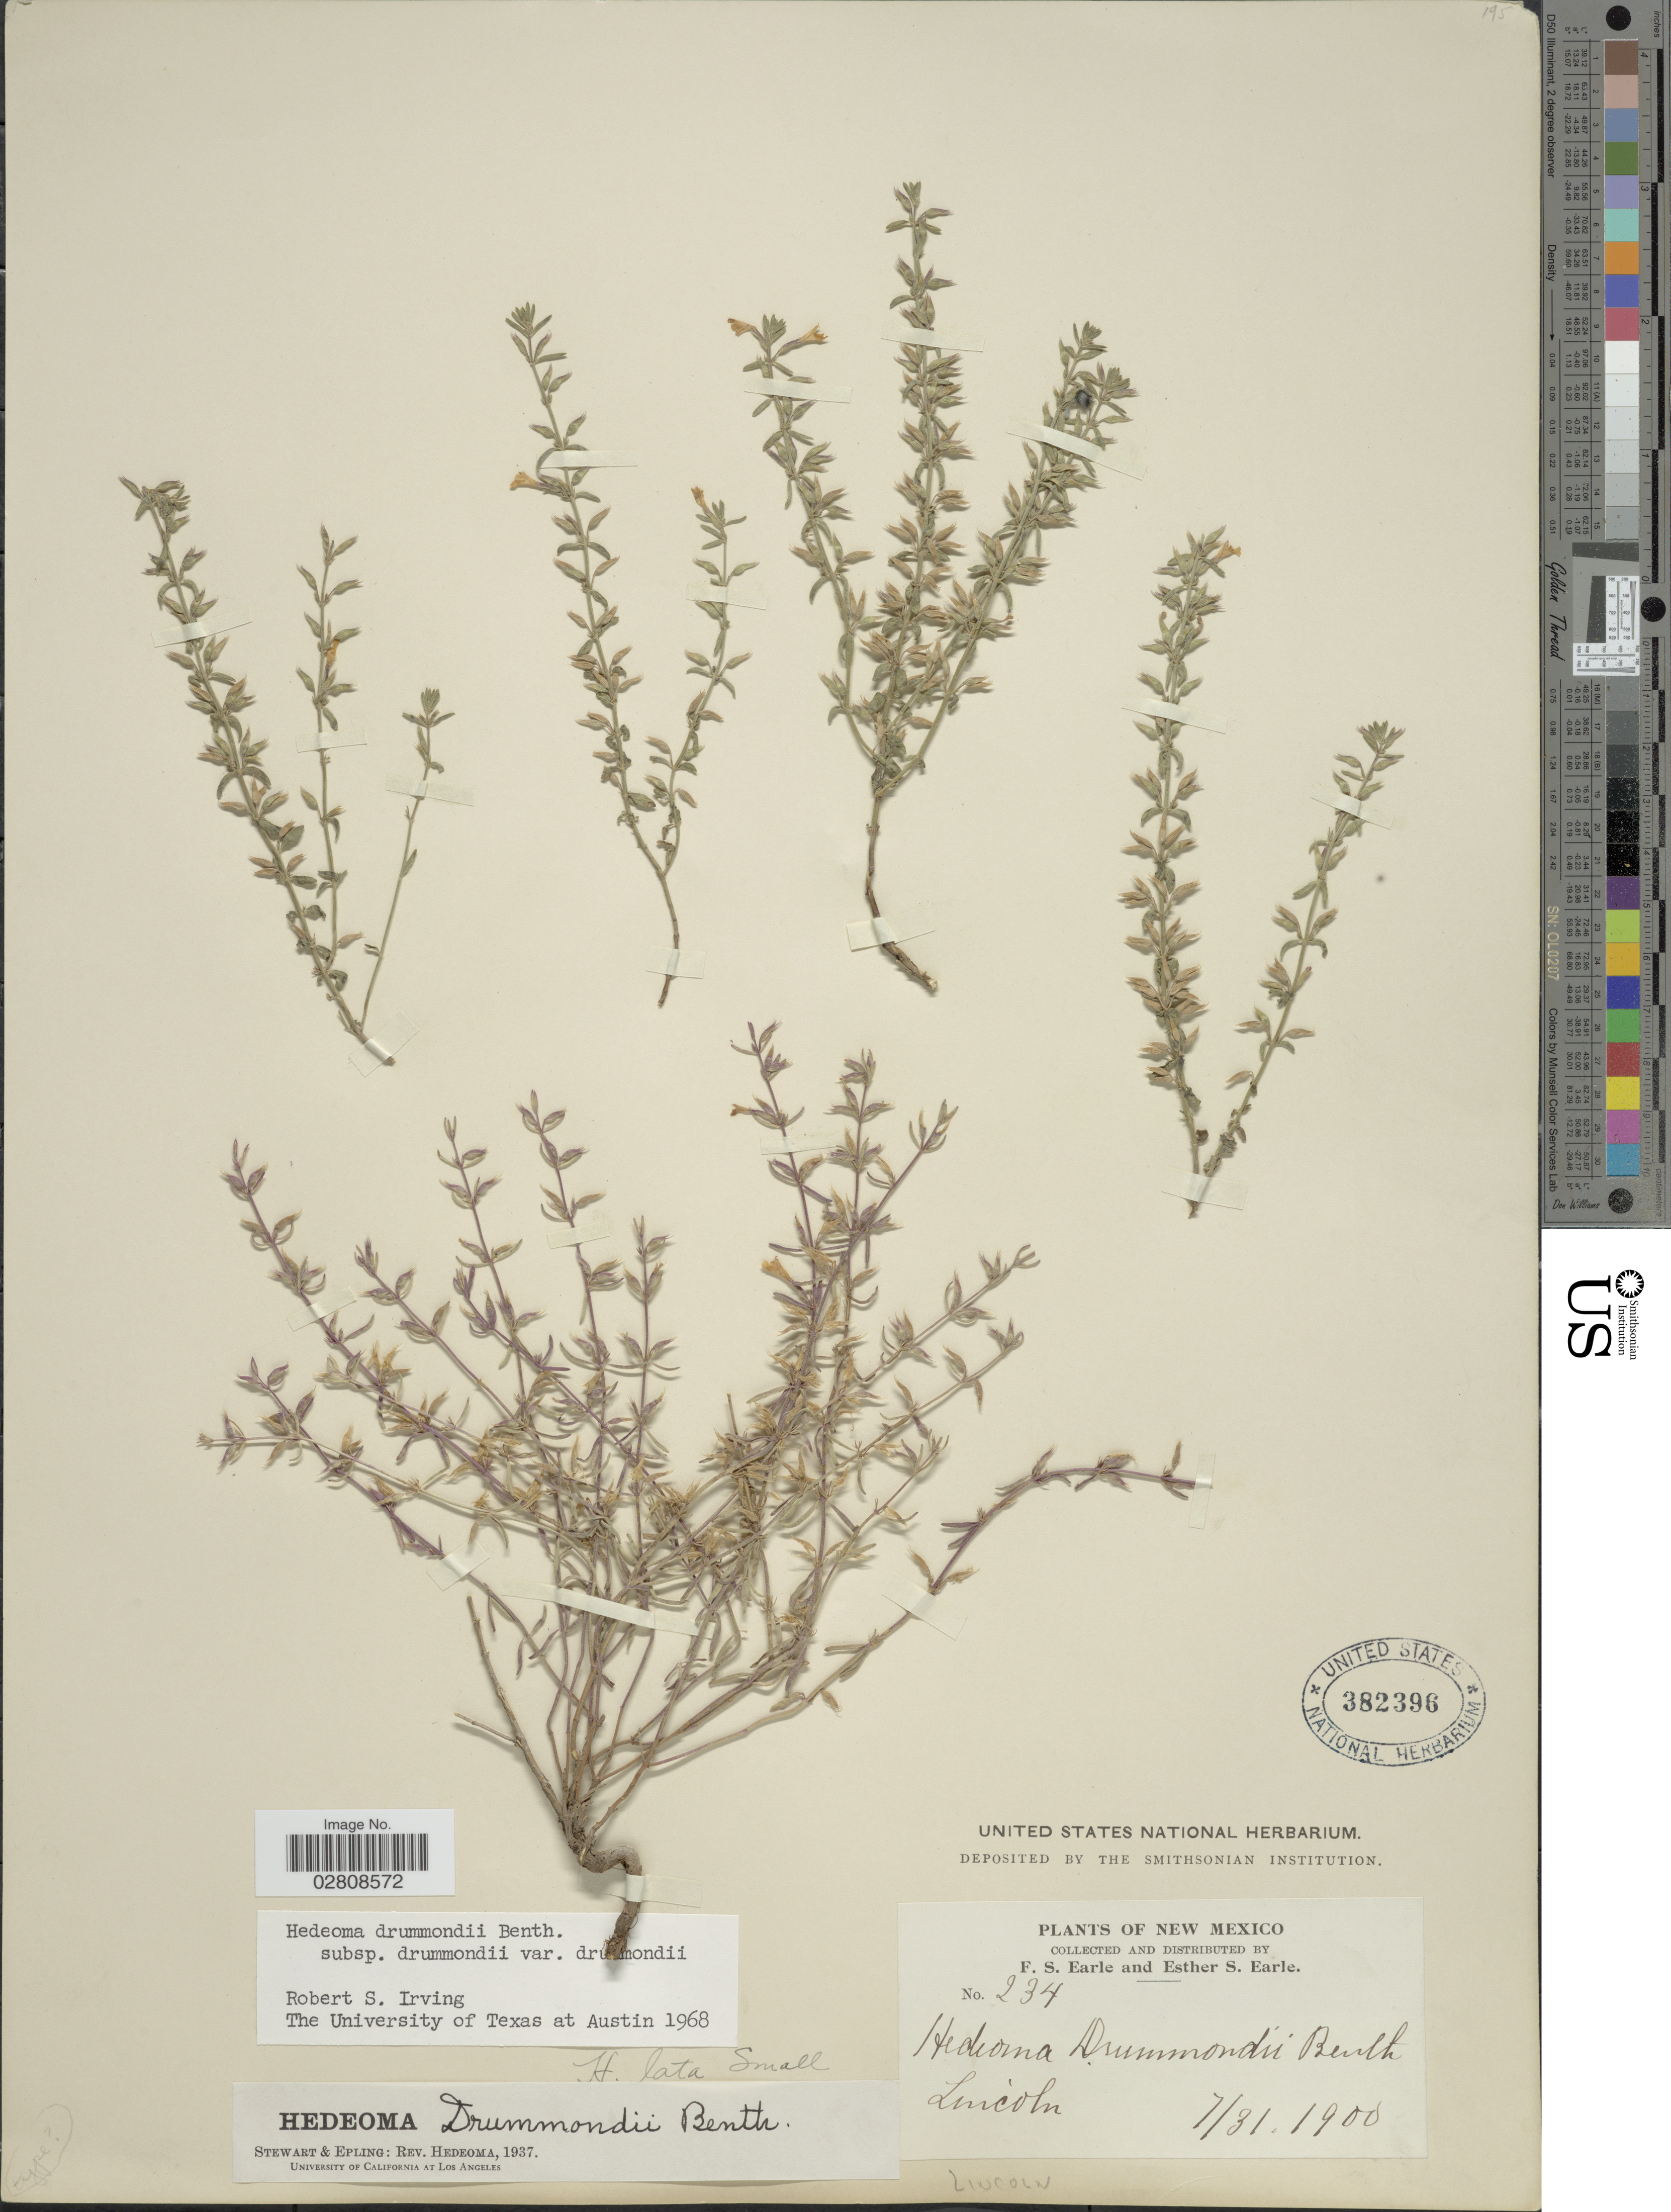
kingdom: Plantae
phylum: Tracheophyta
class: Magnoliopsida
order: Lamiales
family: Lamiaceae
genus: Hedeoma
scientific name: Hedeoma drummondii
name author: Benth.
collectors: F. S. Earle & E. S. Earle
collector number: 234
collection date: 1900-07-31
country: United States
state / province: New Mexico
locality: Lincoln.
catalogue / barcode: US 382396